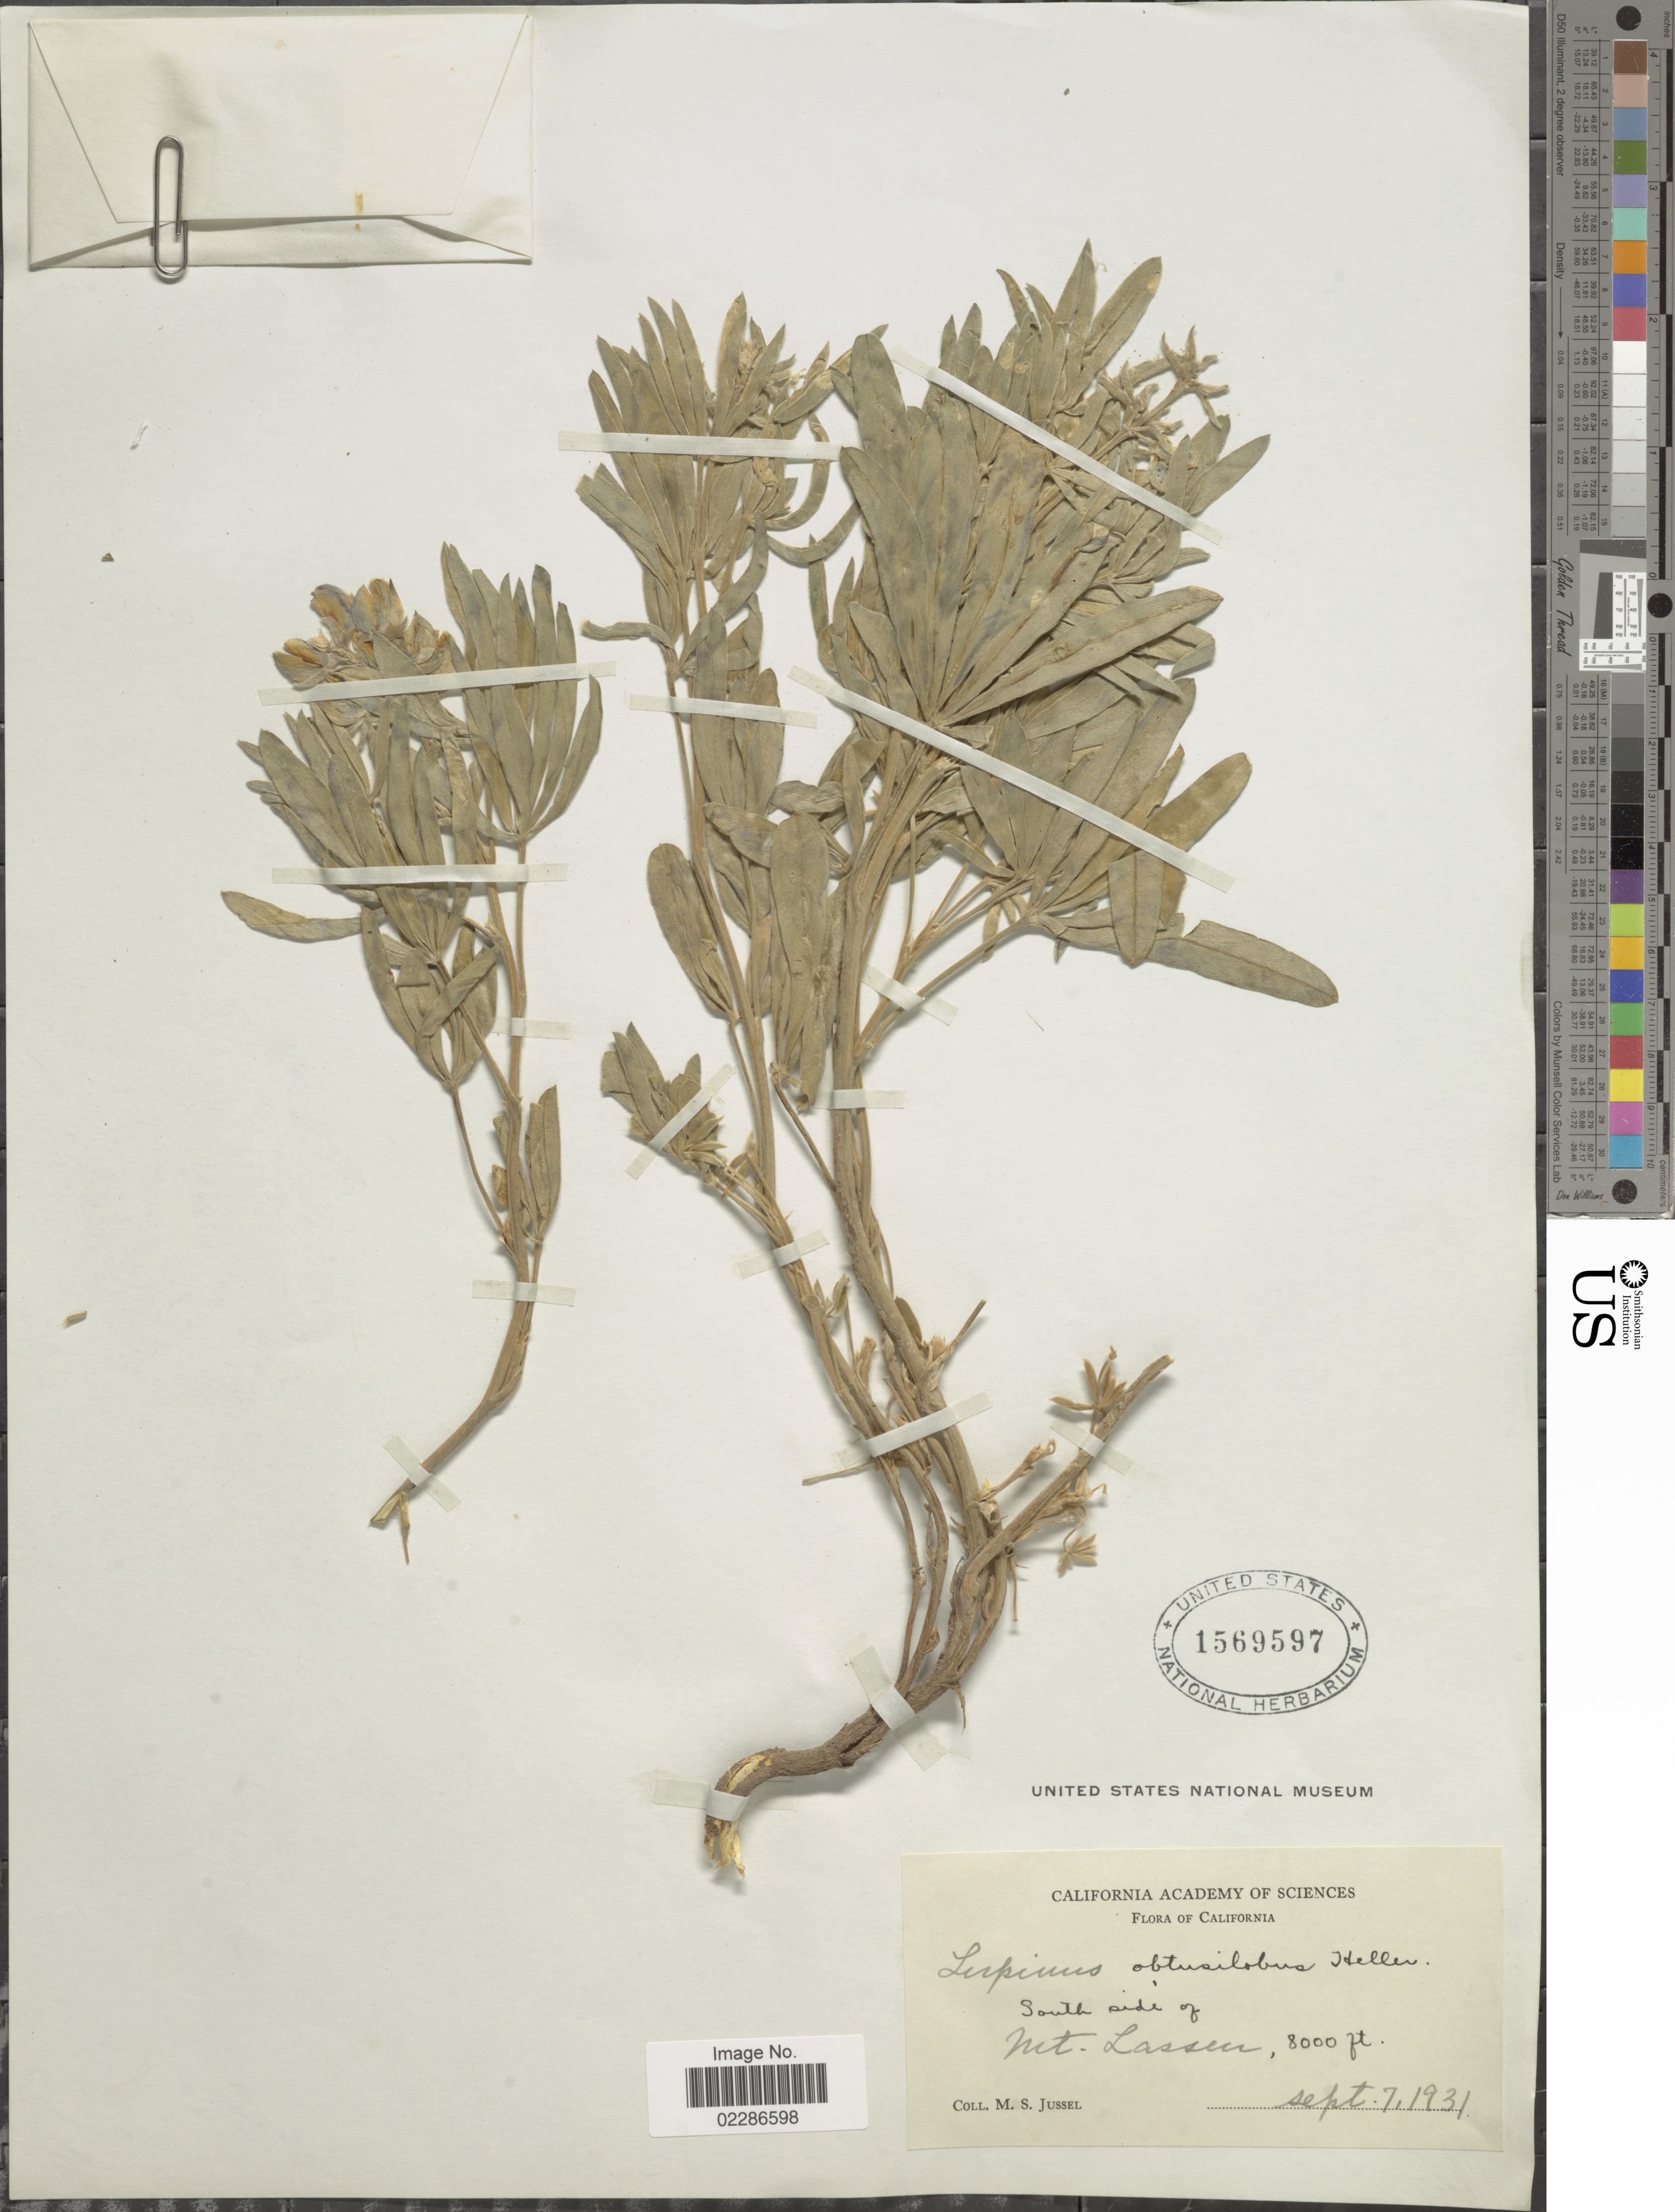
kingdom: Plantae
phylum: Tracheophyta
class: Magnoliopsida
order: Fabales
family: Fabaceae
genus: Lupinus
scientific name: Lupinus obtusilobus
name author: A. Heller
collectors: M. Jussel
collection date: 1931-09-07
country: United States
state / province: California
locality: South side of Mt Lassen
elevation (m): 2438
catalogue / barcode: US 1569597